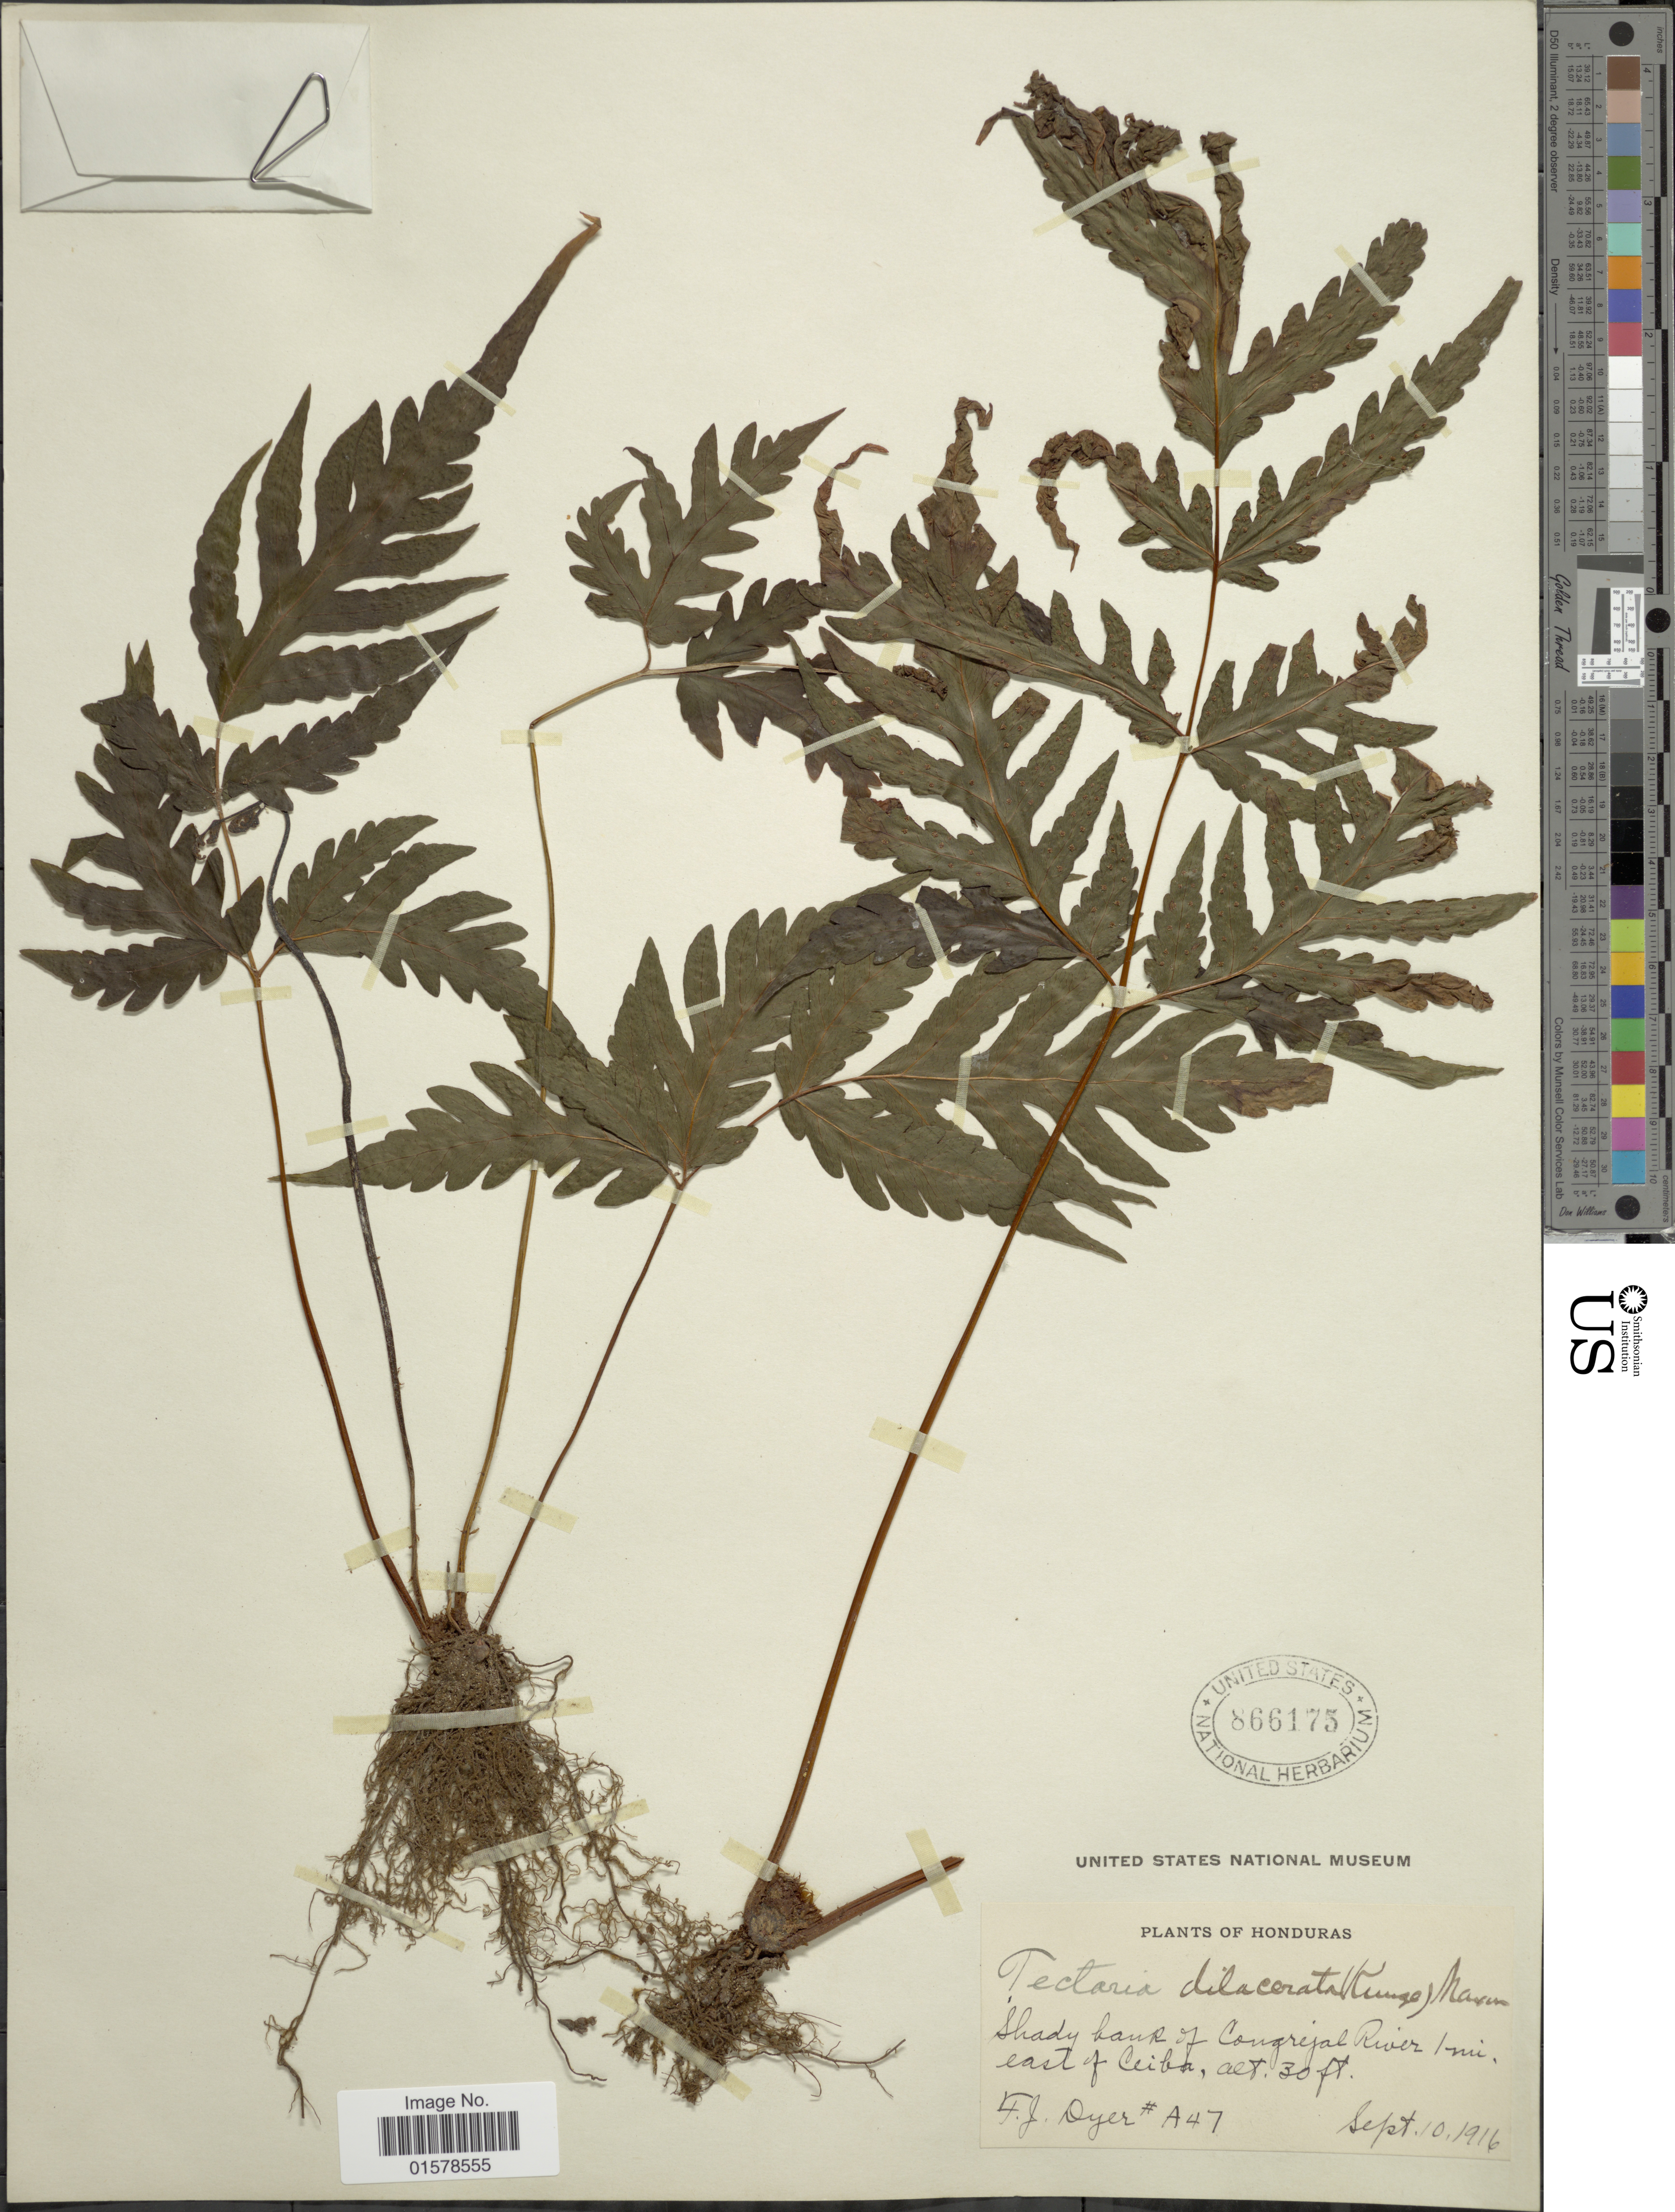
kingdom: Plantae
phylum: Tracheophyta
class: Polypodiopsida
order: Polypodiales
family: Tectariaceae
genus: Tectaria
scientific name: Tectaria mexicana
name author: (Fée) C.V. Morton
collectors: F. J. Dyer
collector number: A47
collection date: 1916-09-10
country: Honduras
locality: Shady bank of Congrejal River 1 mi, east of Ceiba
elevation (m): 9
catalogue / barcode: US 866175